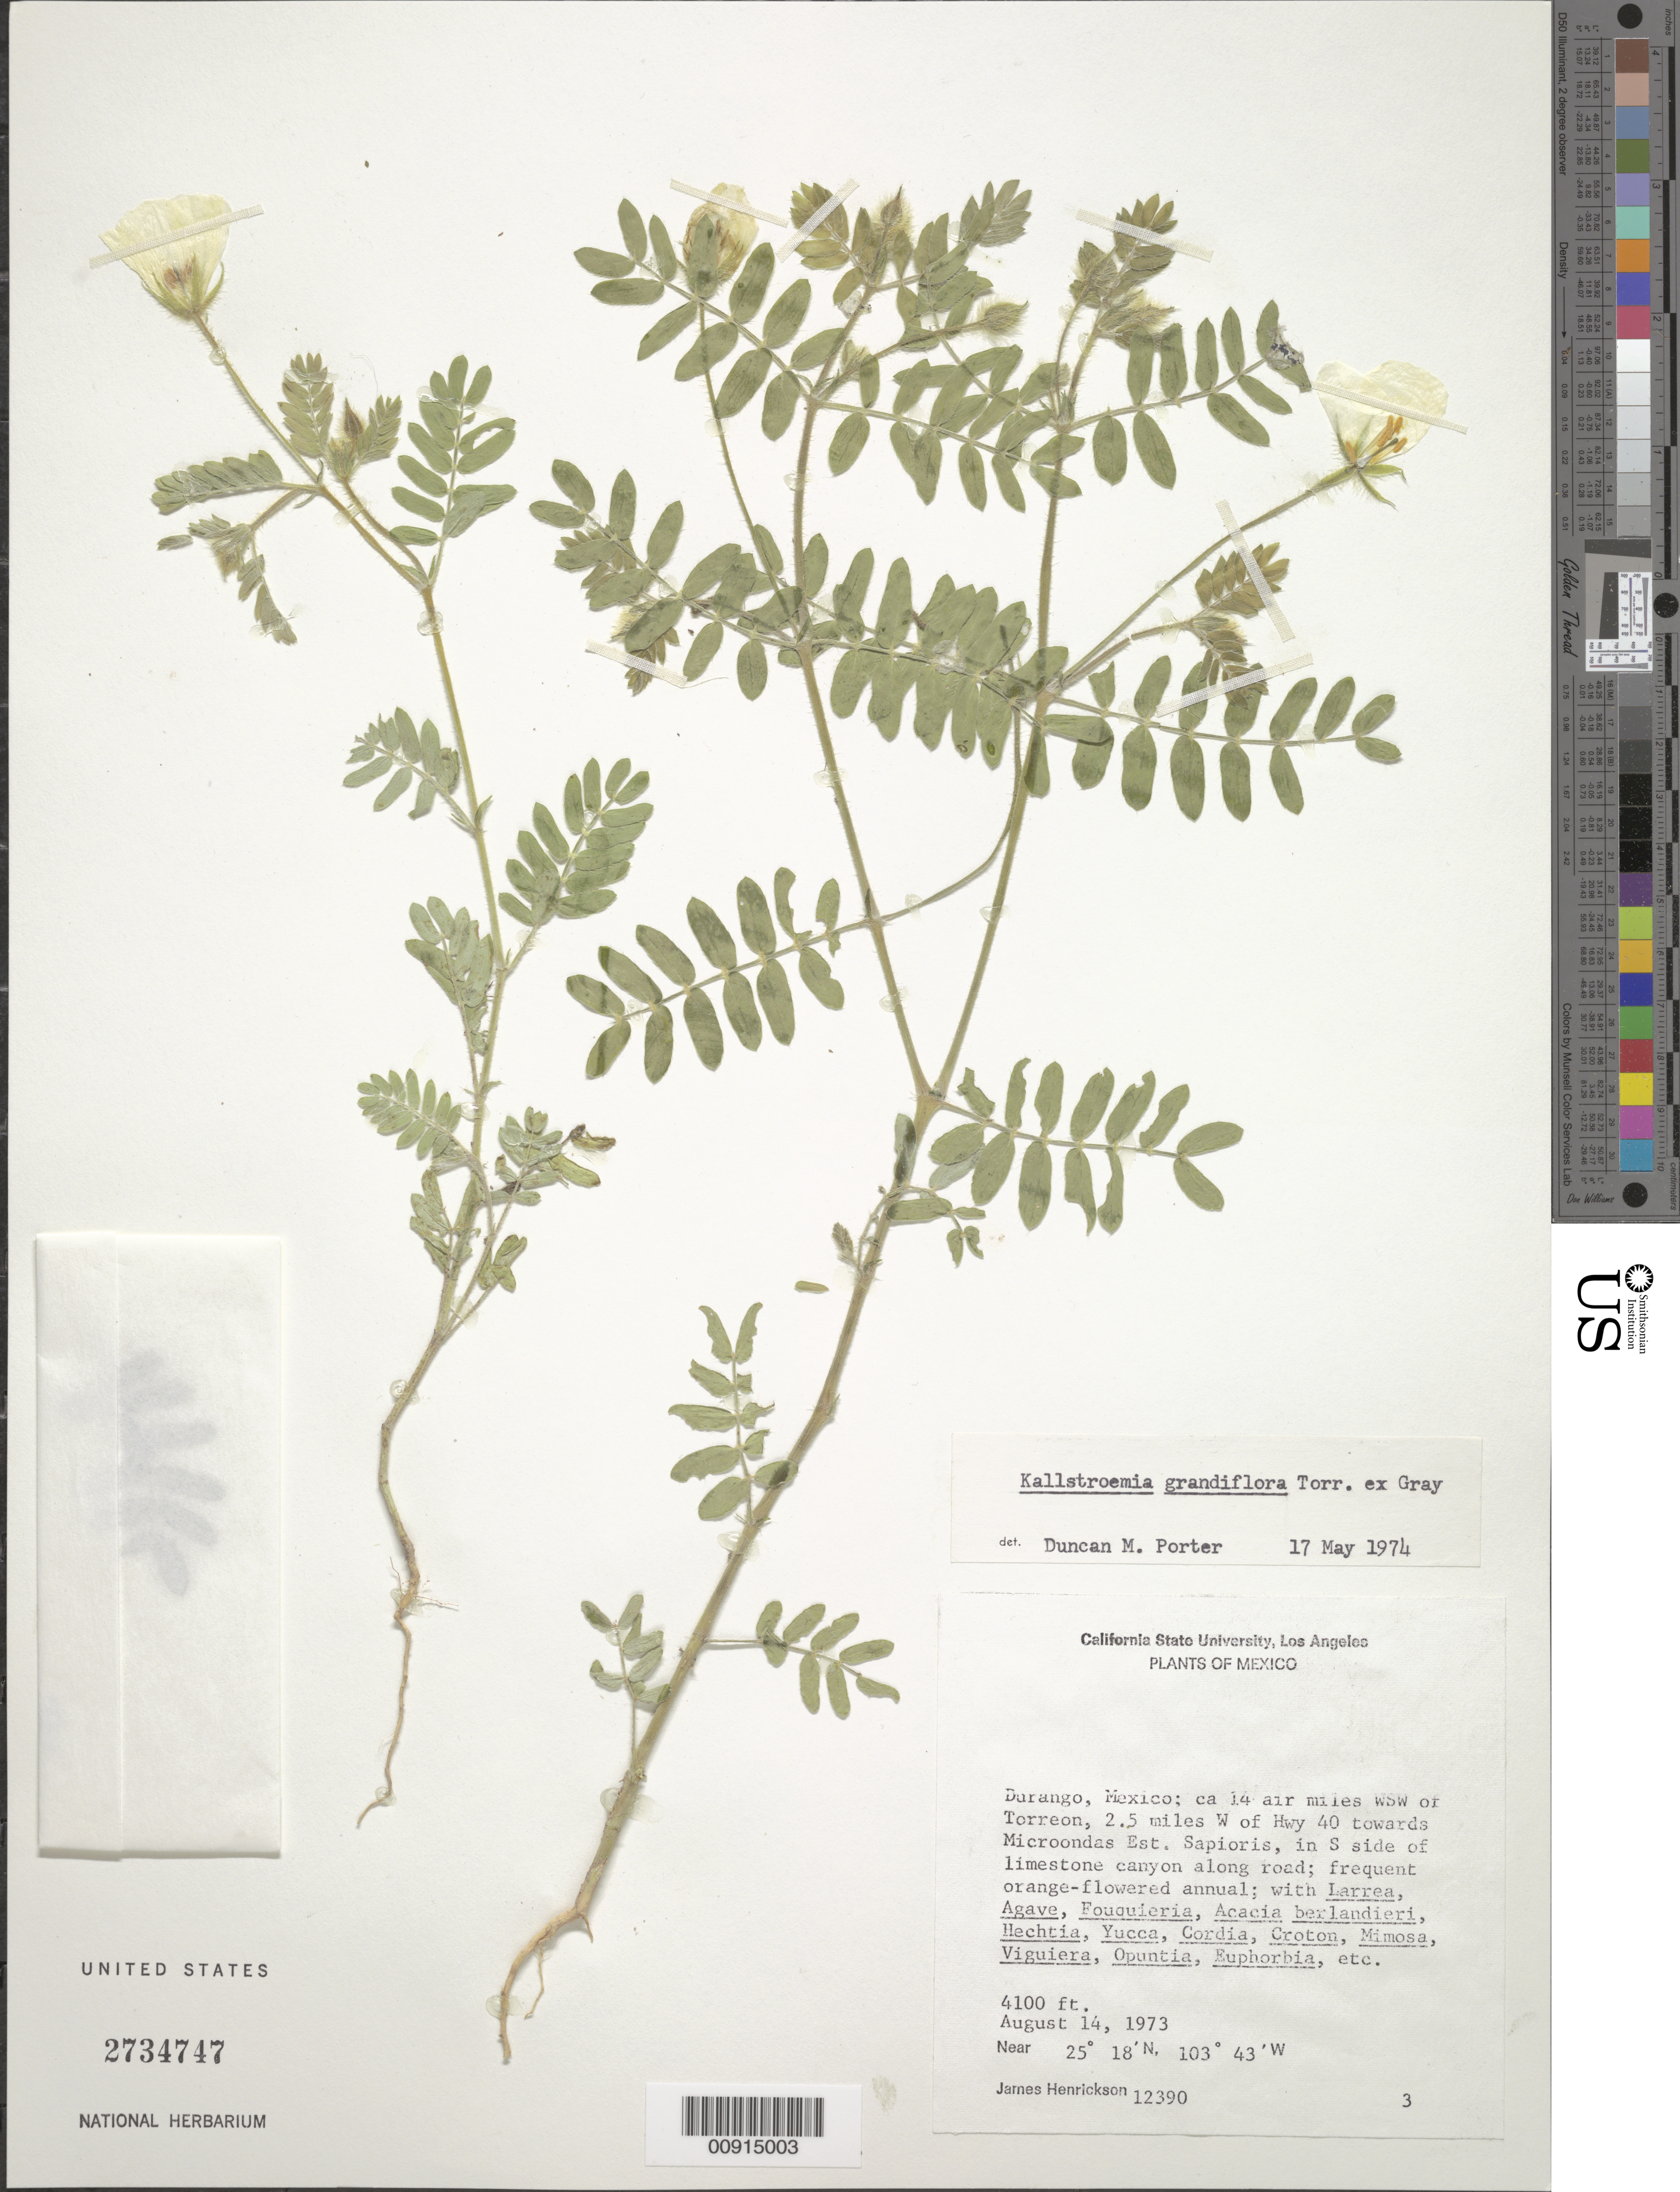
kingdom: Plantae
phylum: Tracheophyta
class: Magnoliopsida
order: Zygophyllales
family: Zygophyllaceae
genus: Kallstroemia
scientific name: Kallstroemia grandiflora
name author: Torr. ex A. Gray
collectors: J. Henrickson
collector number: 12390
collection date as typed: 14 Aug 1973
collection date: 1973-08-14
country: Mexico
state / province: Durango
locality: Durango: ca. 14 air miles WSW of Torreon, 2.5 miles W of Hwy 40 towards Microondas Est. Sapioris, in S side of limestone canyon along road.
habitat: S side of limestone canyon along road; with Larrea, Agave, Fouquieria, Acacia berlandieri, Hechtia, Yucca, Cordia, Croton,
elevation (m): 1250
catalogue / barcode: US 2734747